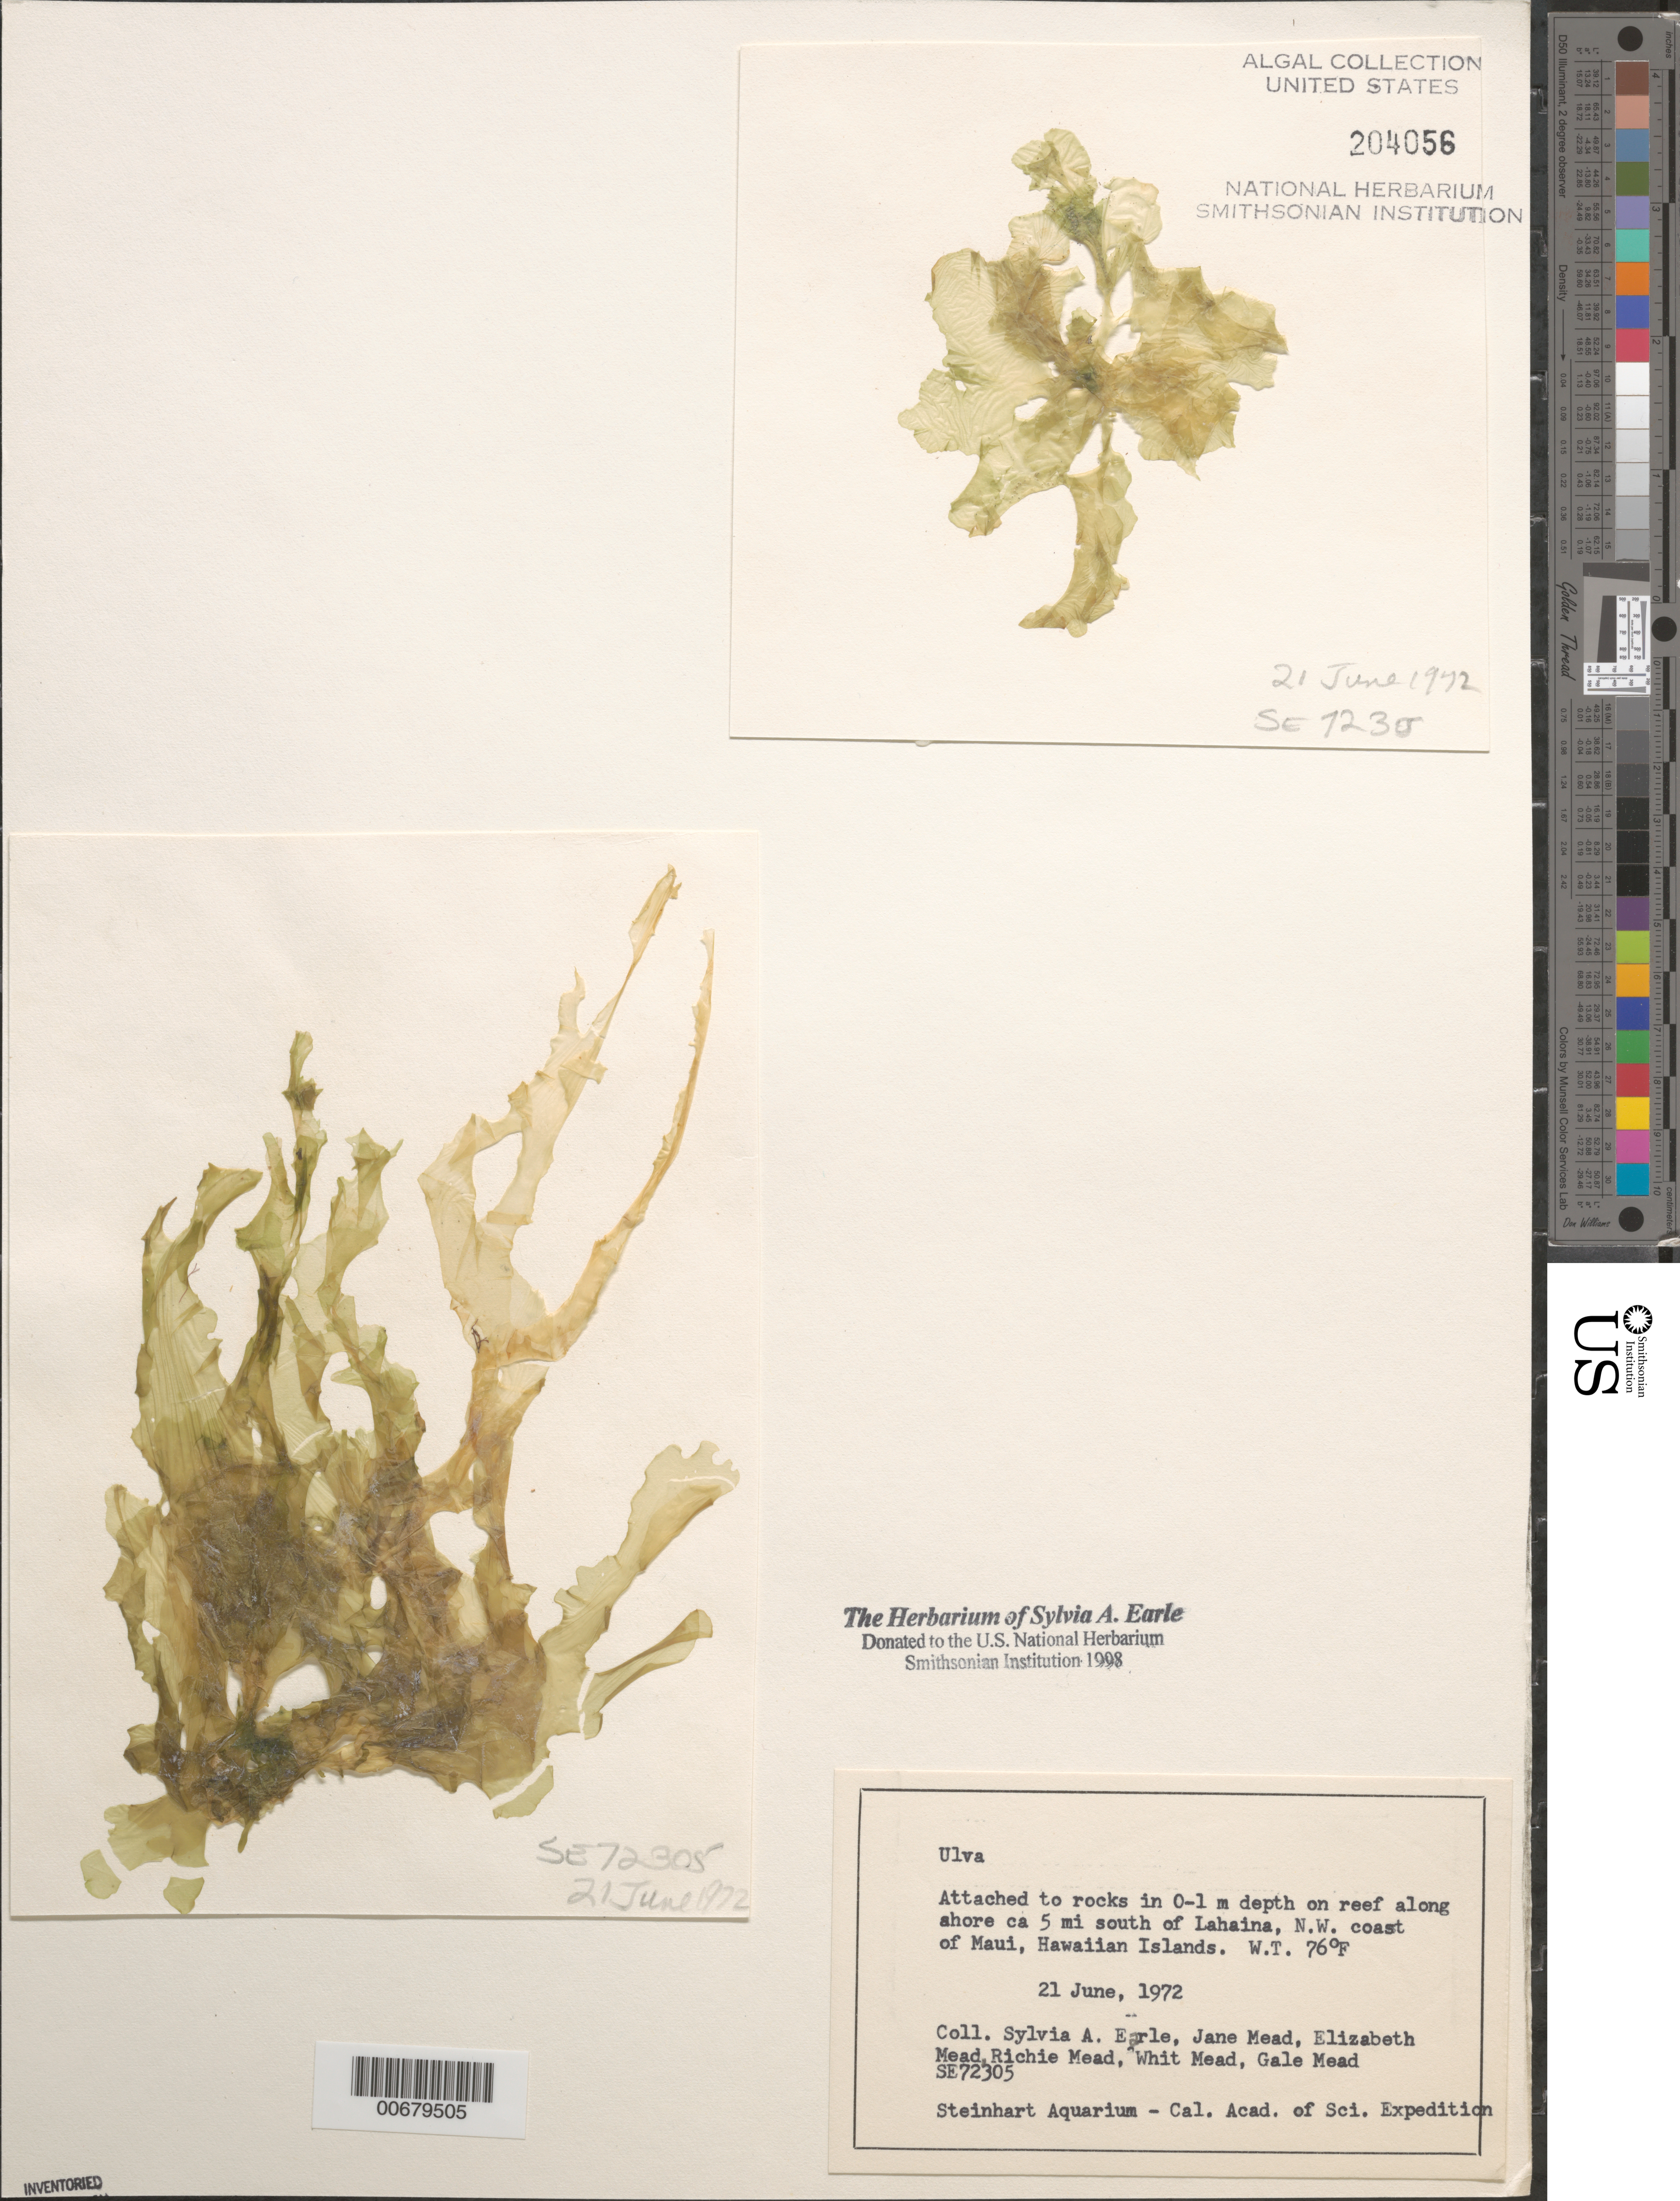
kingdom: Plantae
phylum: Chlorophyta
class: Ulvophyceae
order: Ulvales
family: Ulvaceae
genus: Ulva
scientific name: Ulva sp.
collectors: S. A. Earle, J. Mead, E. Mead, R. Mead, W. Mead & G. W. Mead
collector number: SE 72305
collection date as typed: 21 Jun 1972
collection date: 1972-06-21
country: United States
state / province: Hawaii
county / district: Maui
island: Maui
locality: Shore ca. 5 miles south of Lahaina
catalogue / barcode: US 204056